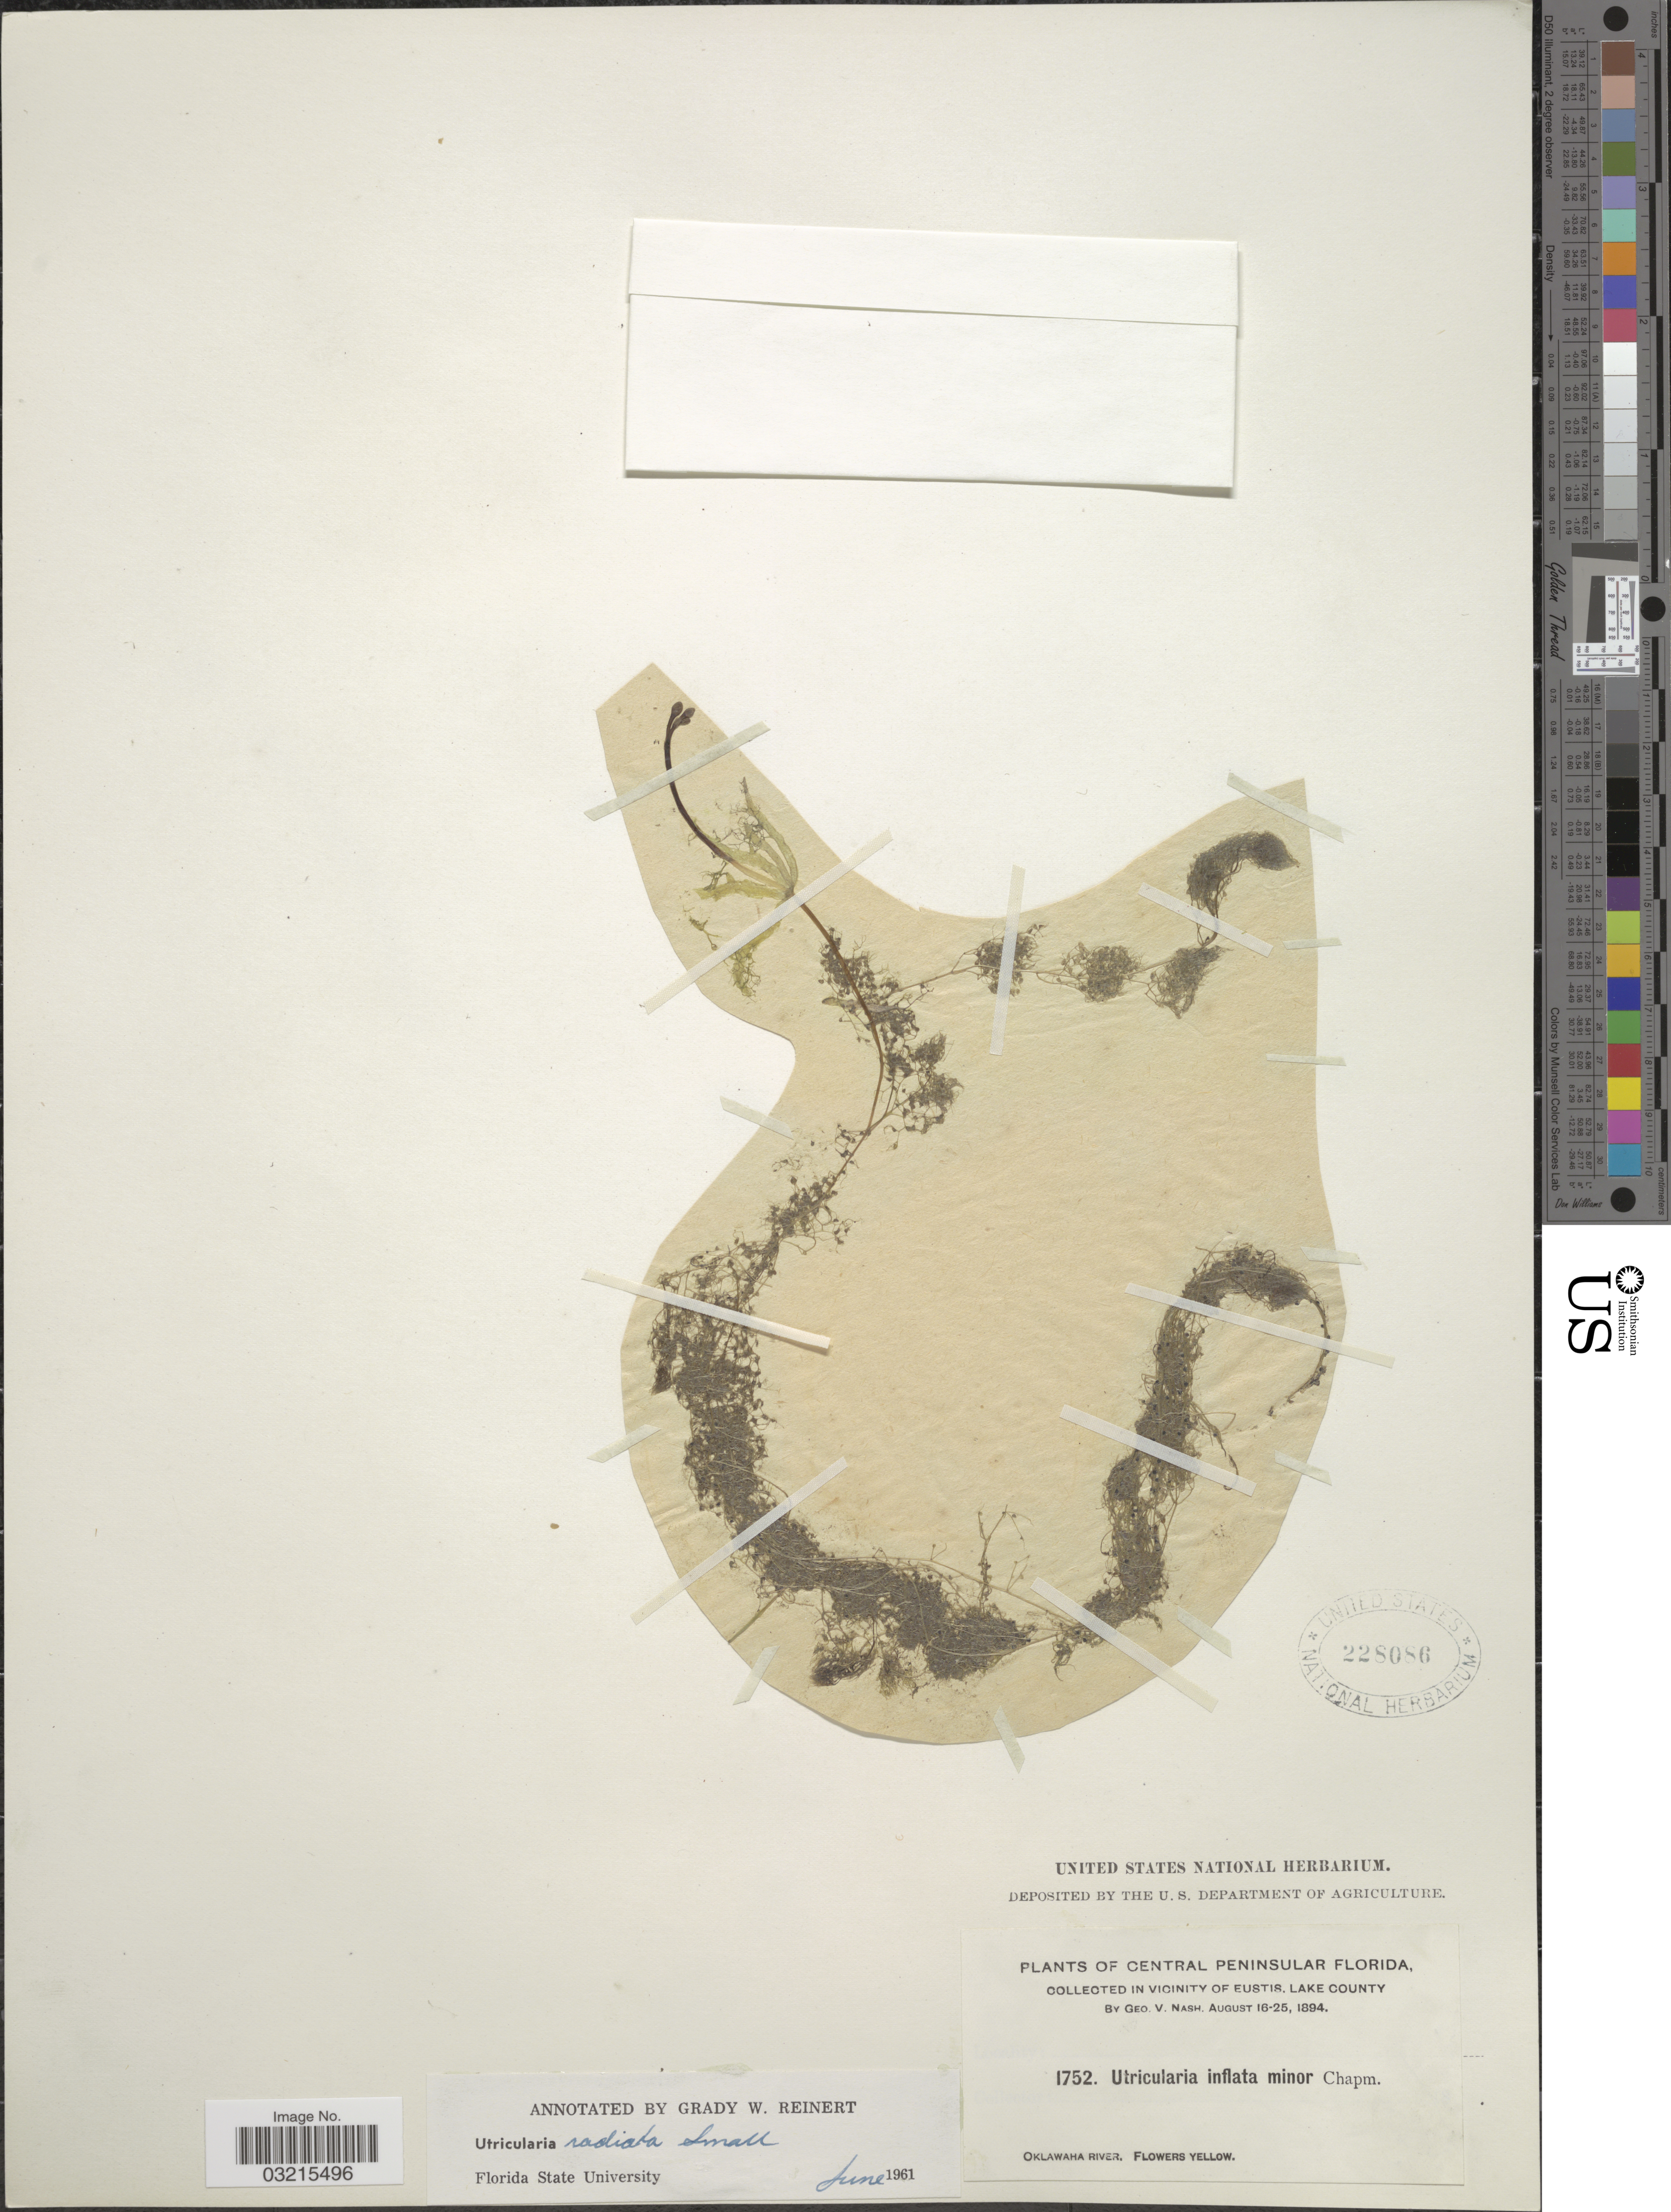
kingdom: Plantae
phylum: Tracheophyta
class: Magnoliopsida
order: Lamiales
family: Lentibulariaceae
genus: Utricularia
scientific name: Utricularia radiata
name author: Small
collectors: G. V. Nash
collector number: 1752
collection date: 1894-08-16/1894-08-25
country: United States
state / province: Florida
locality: Central Peninsular Florida. Vicinity of Eustis, Lake County. Oklawaha River.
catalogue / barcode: US 228086